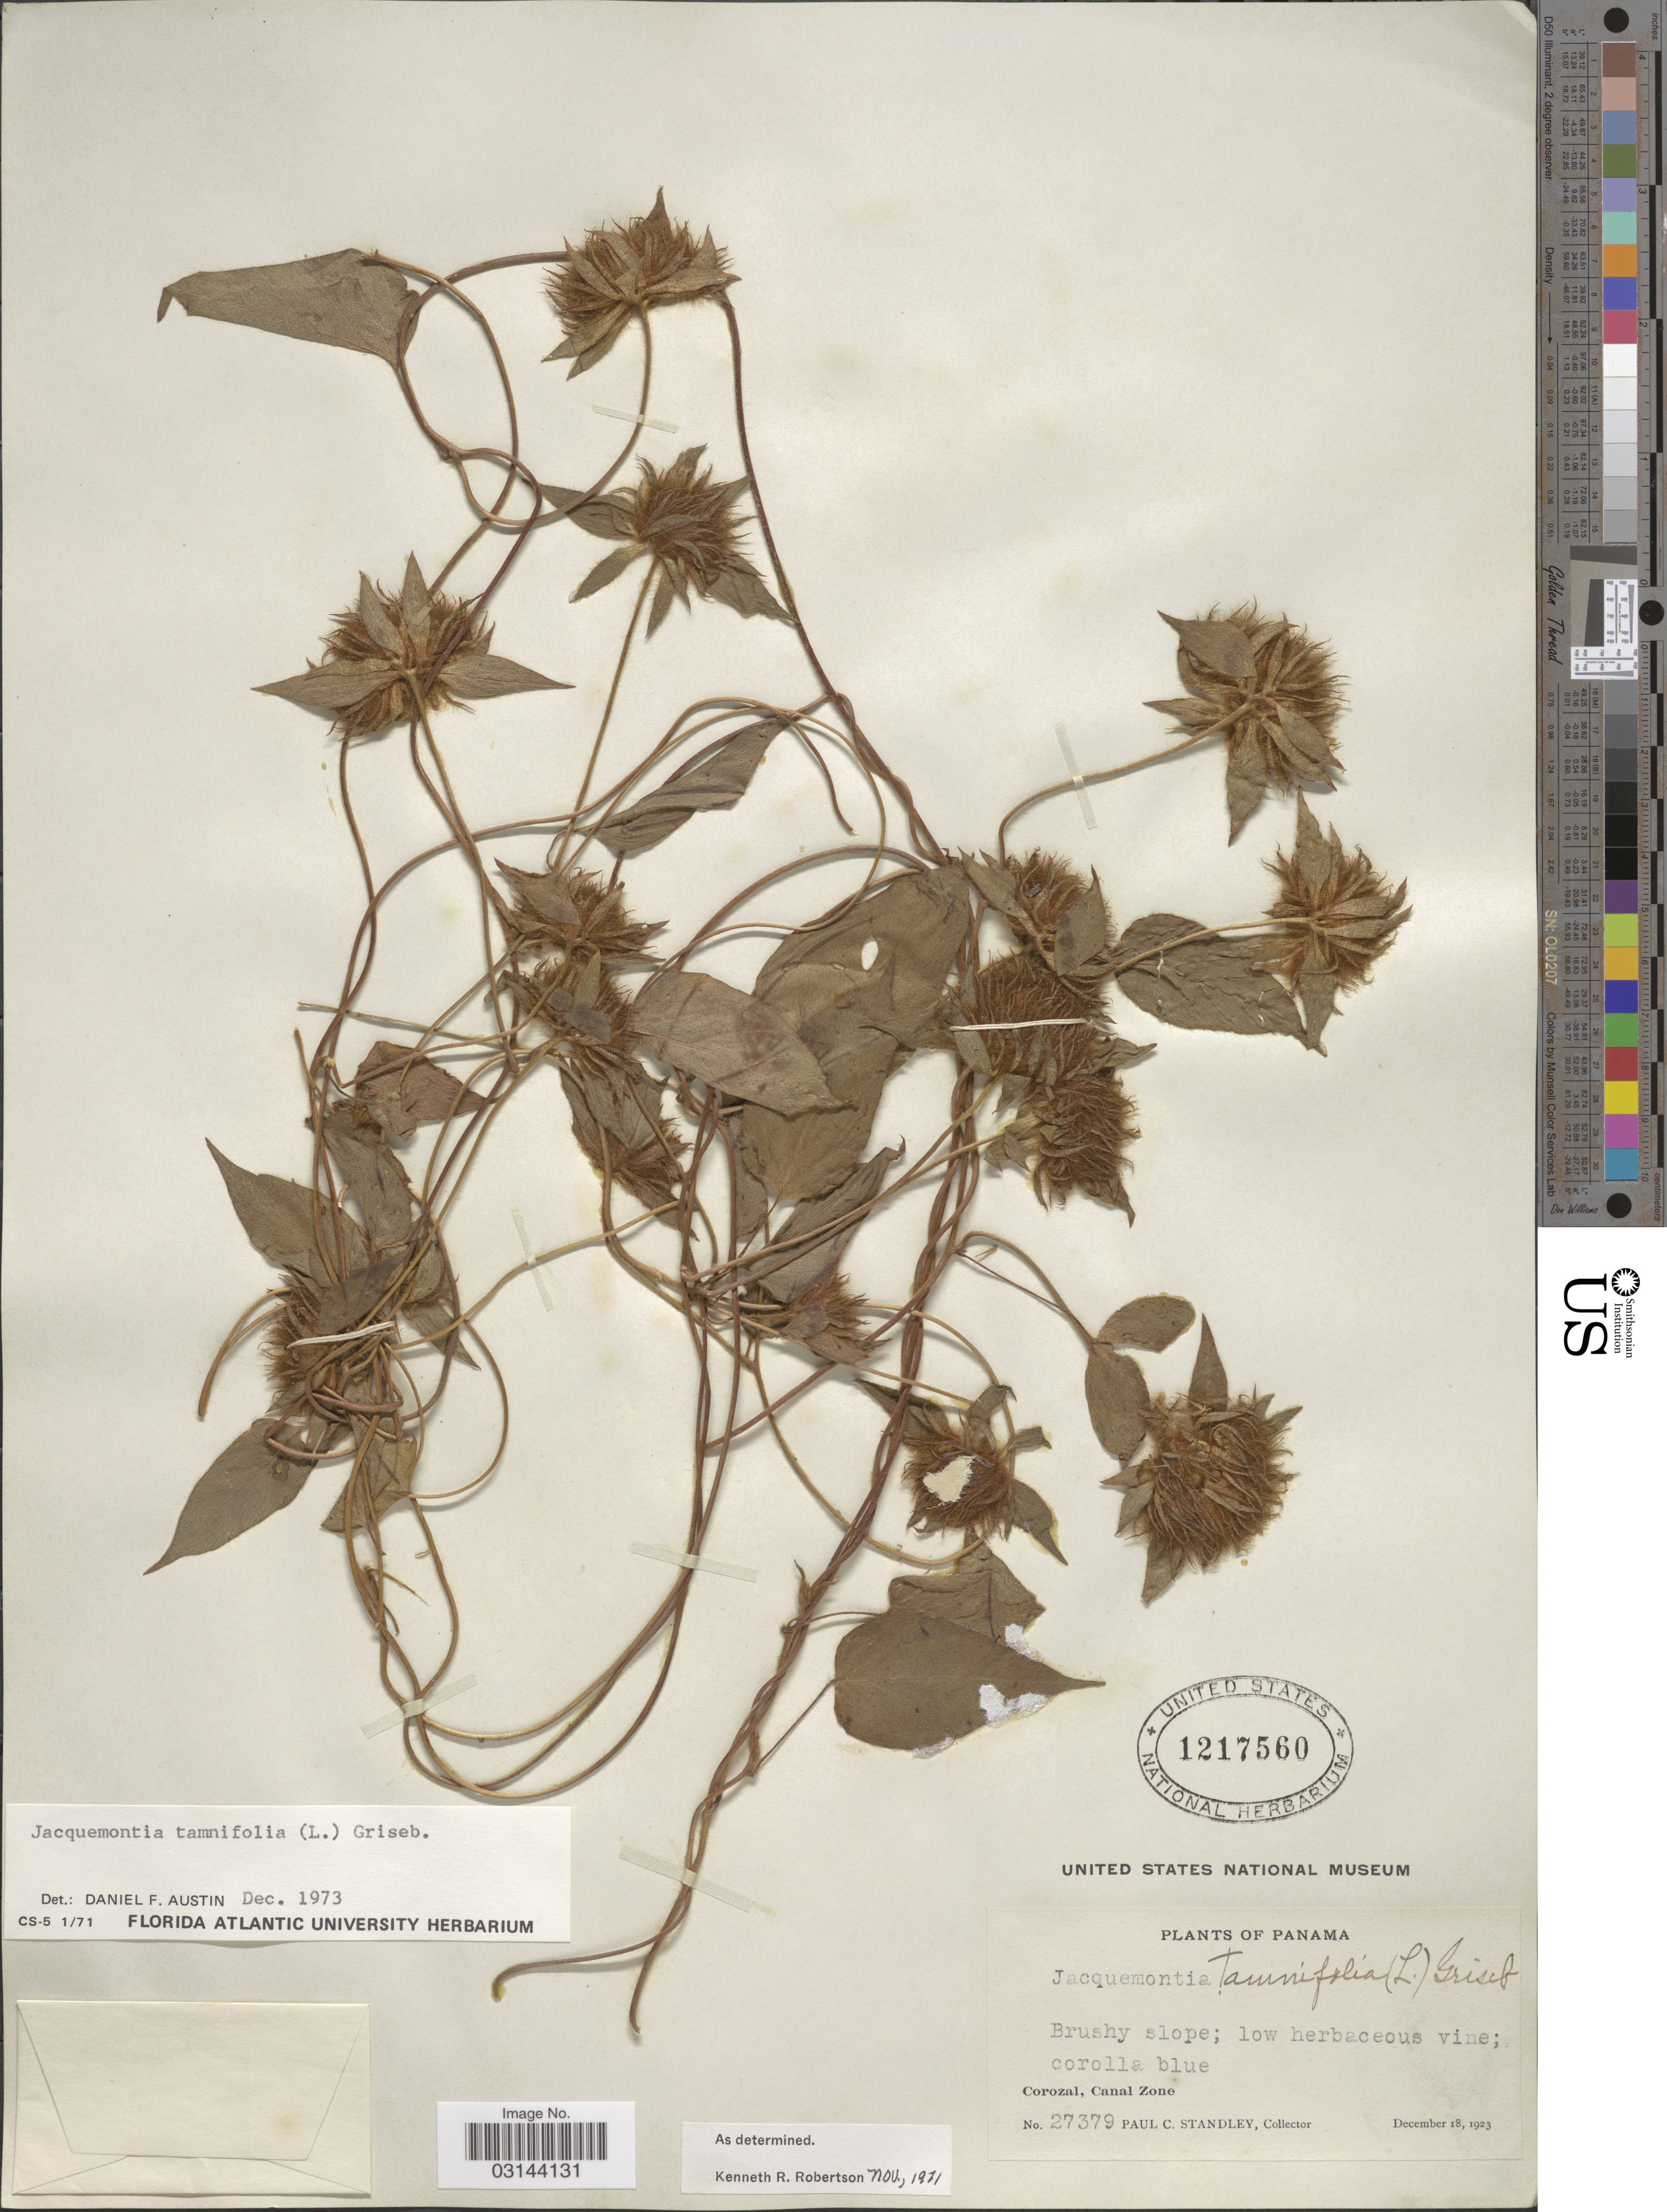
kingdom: Plantae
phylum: Tracheophyta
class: Magnoliopsida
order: Solanales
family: Convolvulaceae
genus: Jacquemontia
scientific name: Jacquemontia tamnifolia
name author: (L.) Griseb.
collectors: P. C. Standley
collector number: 27379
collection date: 1923-12-18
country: Panama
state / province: Colón / Panamá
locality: Corozal, Canal Zone.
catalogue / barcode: US 1217560